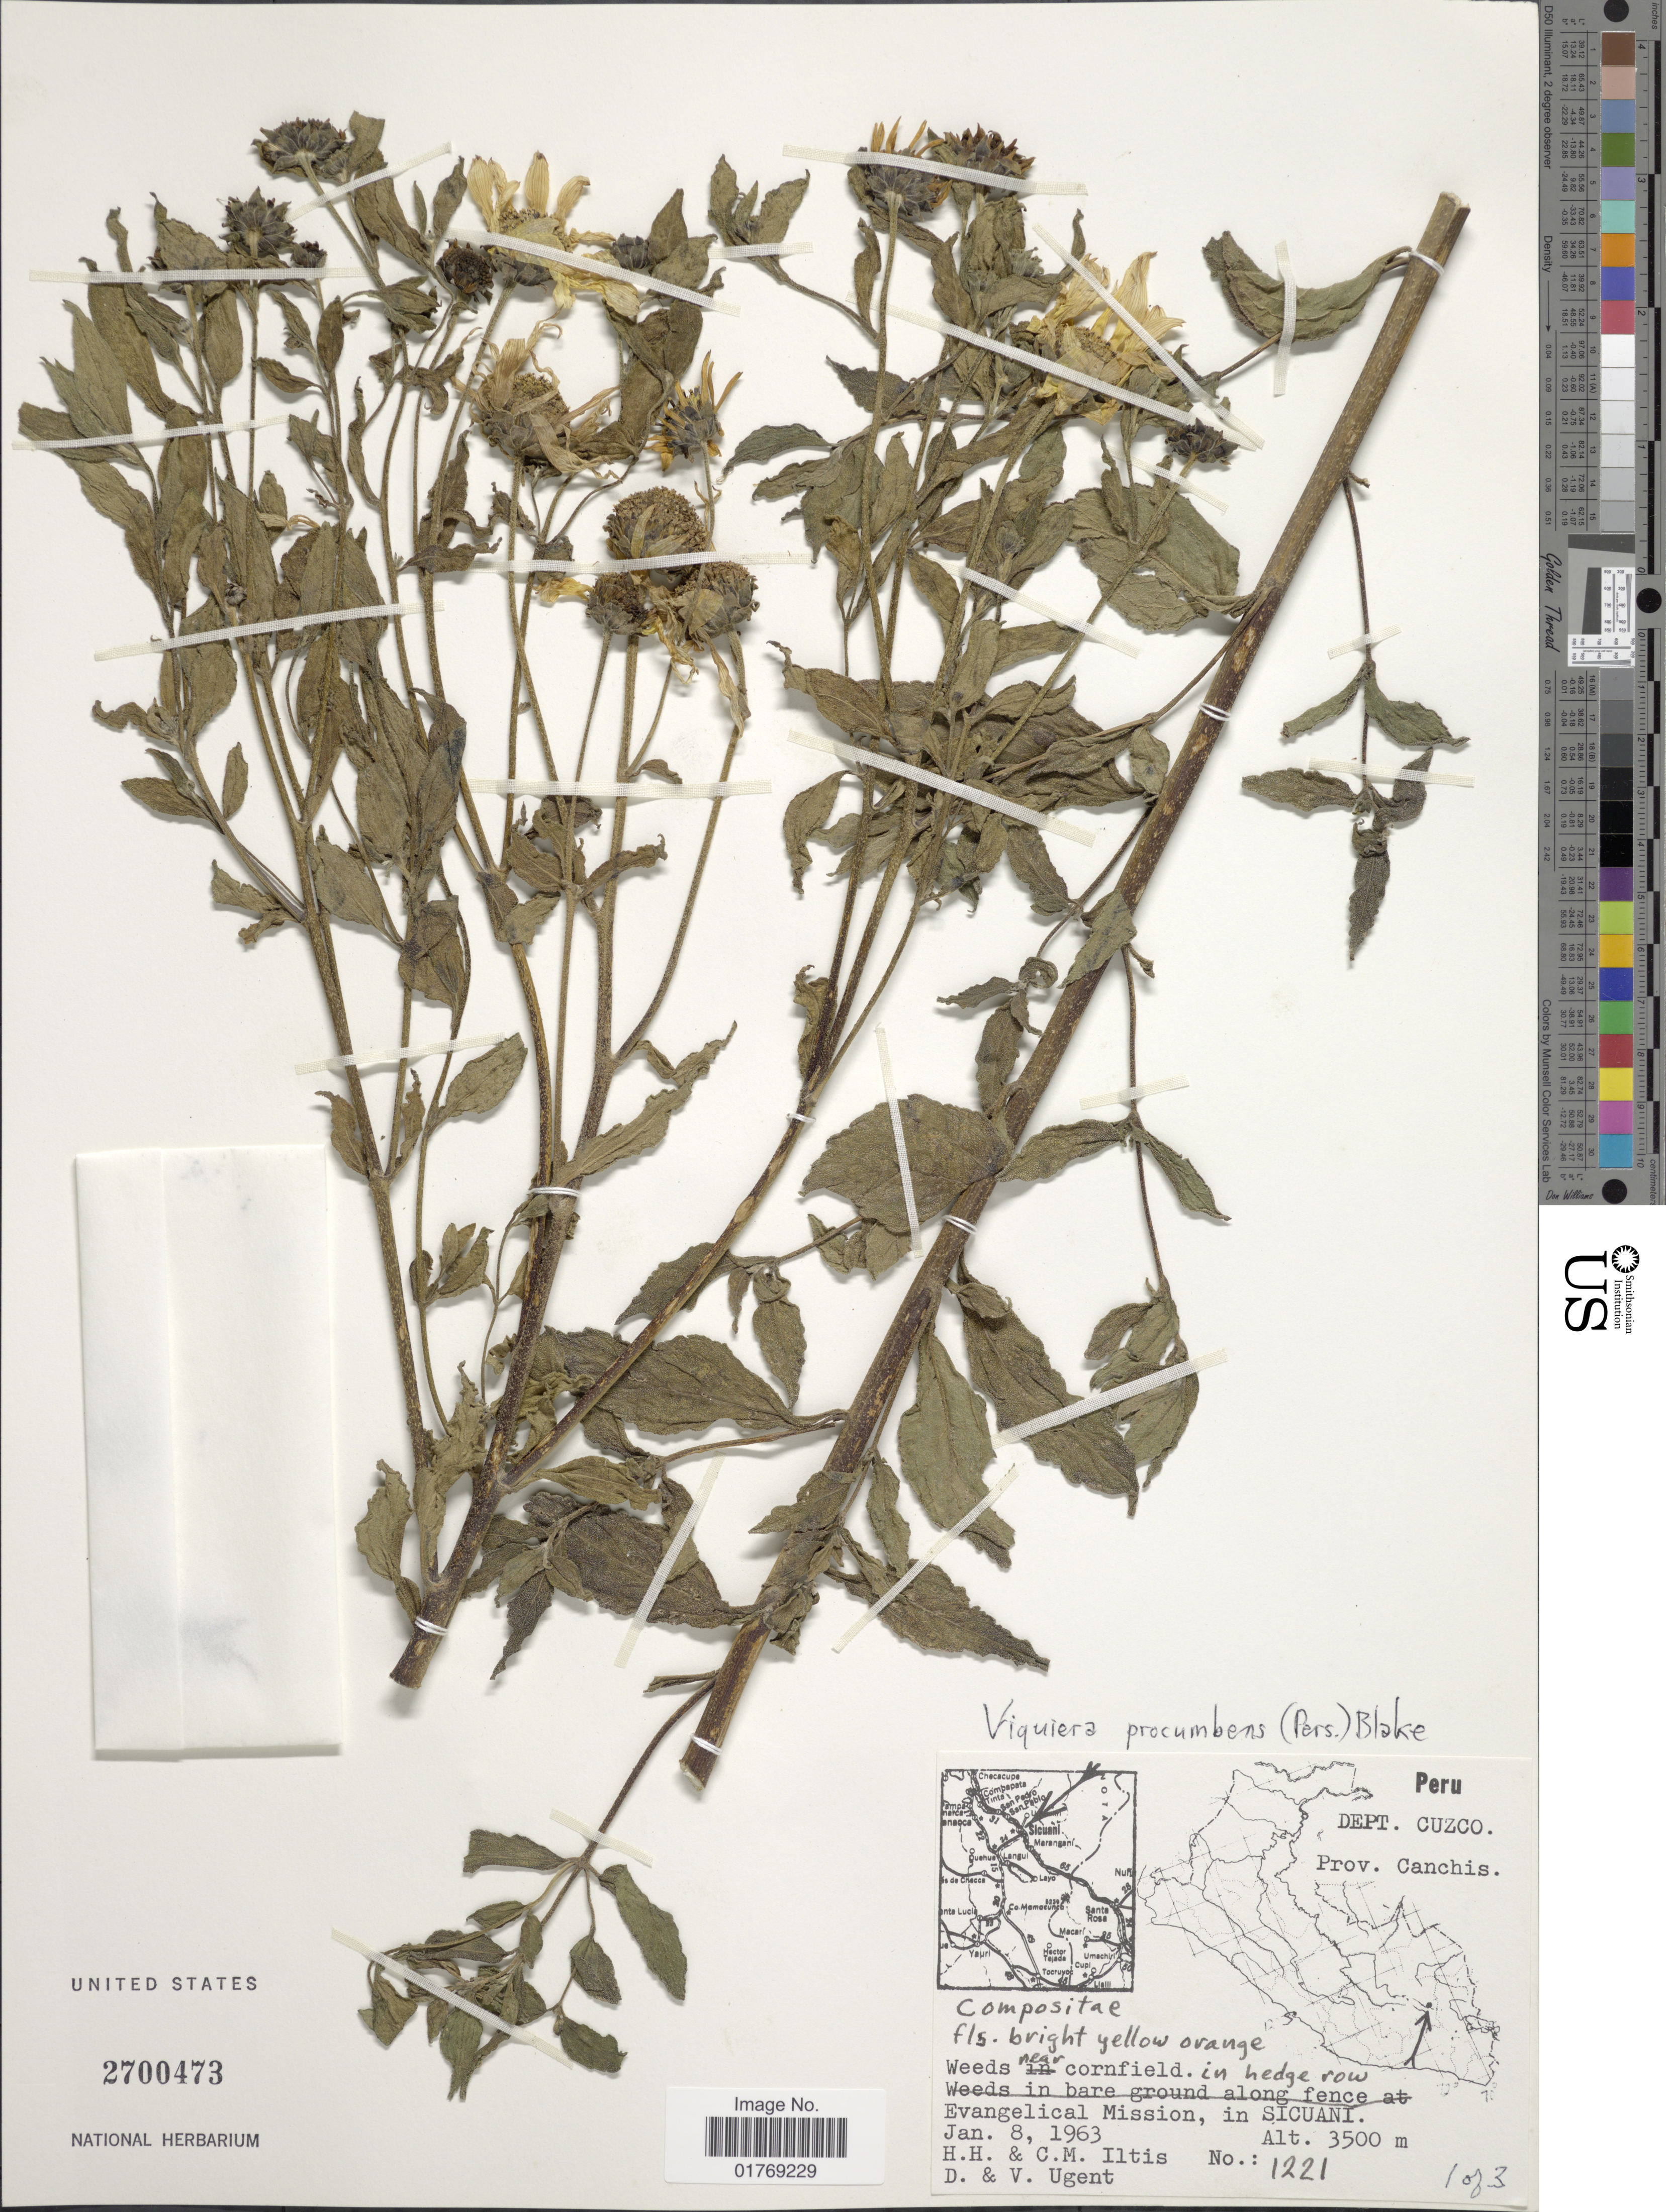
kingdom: Plantae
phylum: Tracheophyta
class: Magnoliopsida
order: Asterales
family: Asteraceae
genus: Viguiera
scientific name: Viguiera sp.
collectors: D. Ugent & V. Ugent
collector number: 1221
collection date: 1963-01-08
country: Peru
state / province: Cusco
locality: Dept. Cuzco. Prov. Canchis. Evangelical Mission, in Sicuani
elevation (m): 3500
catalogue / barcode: US 2700473